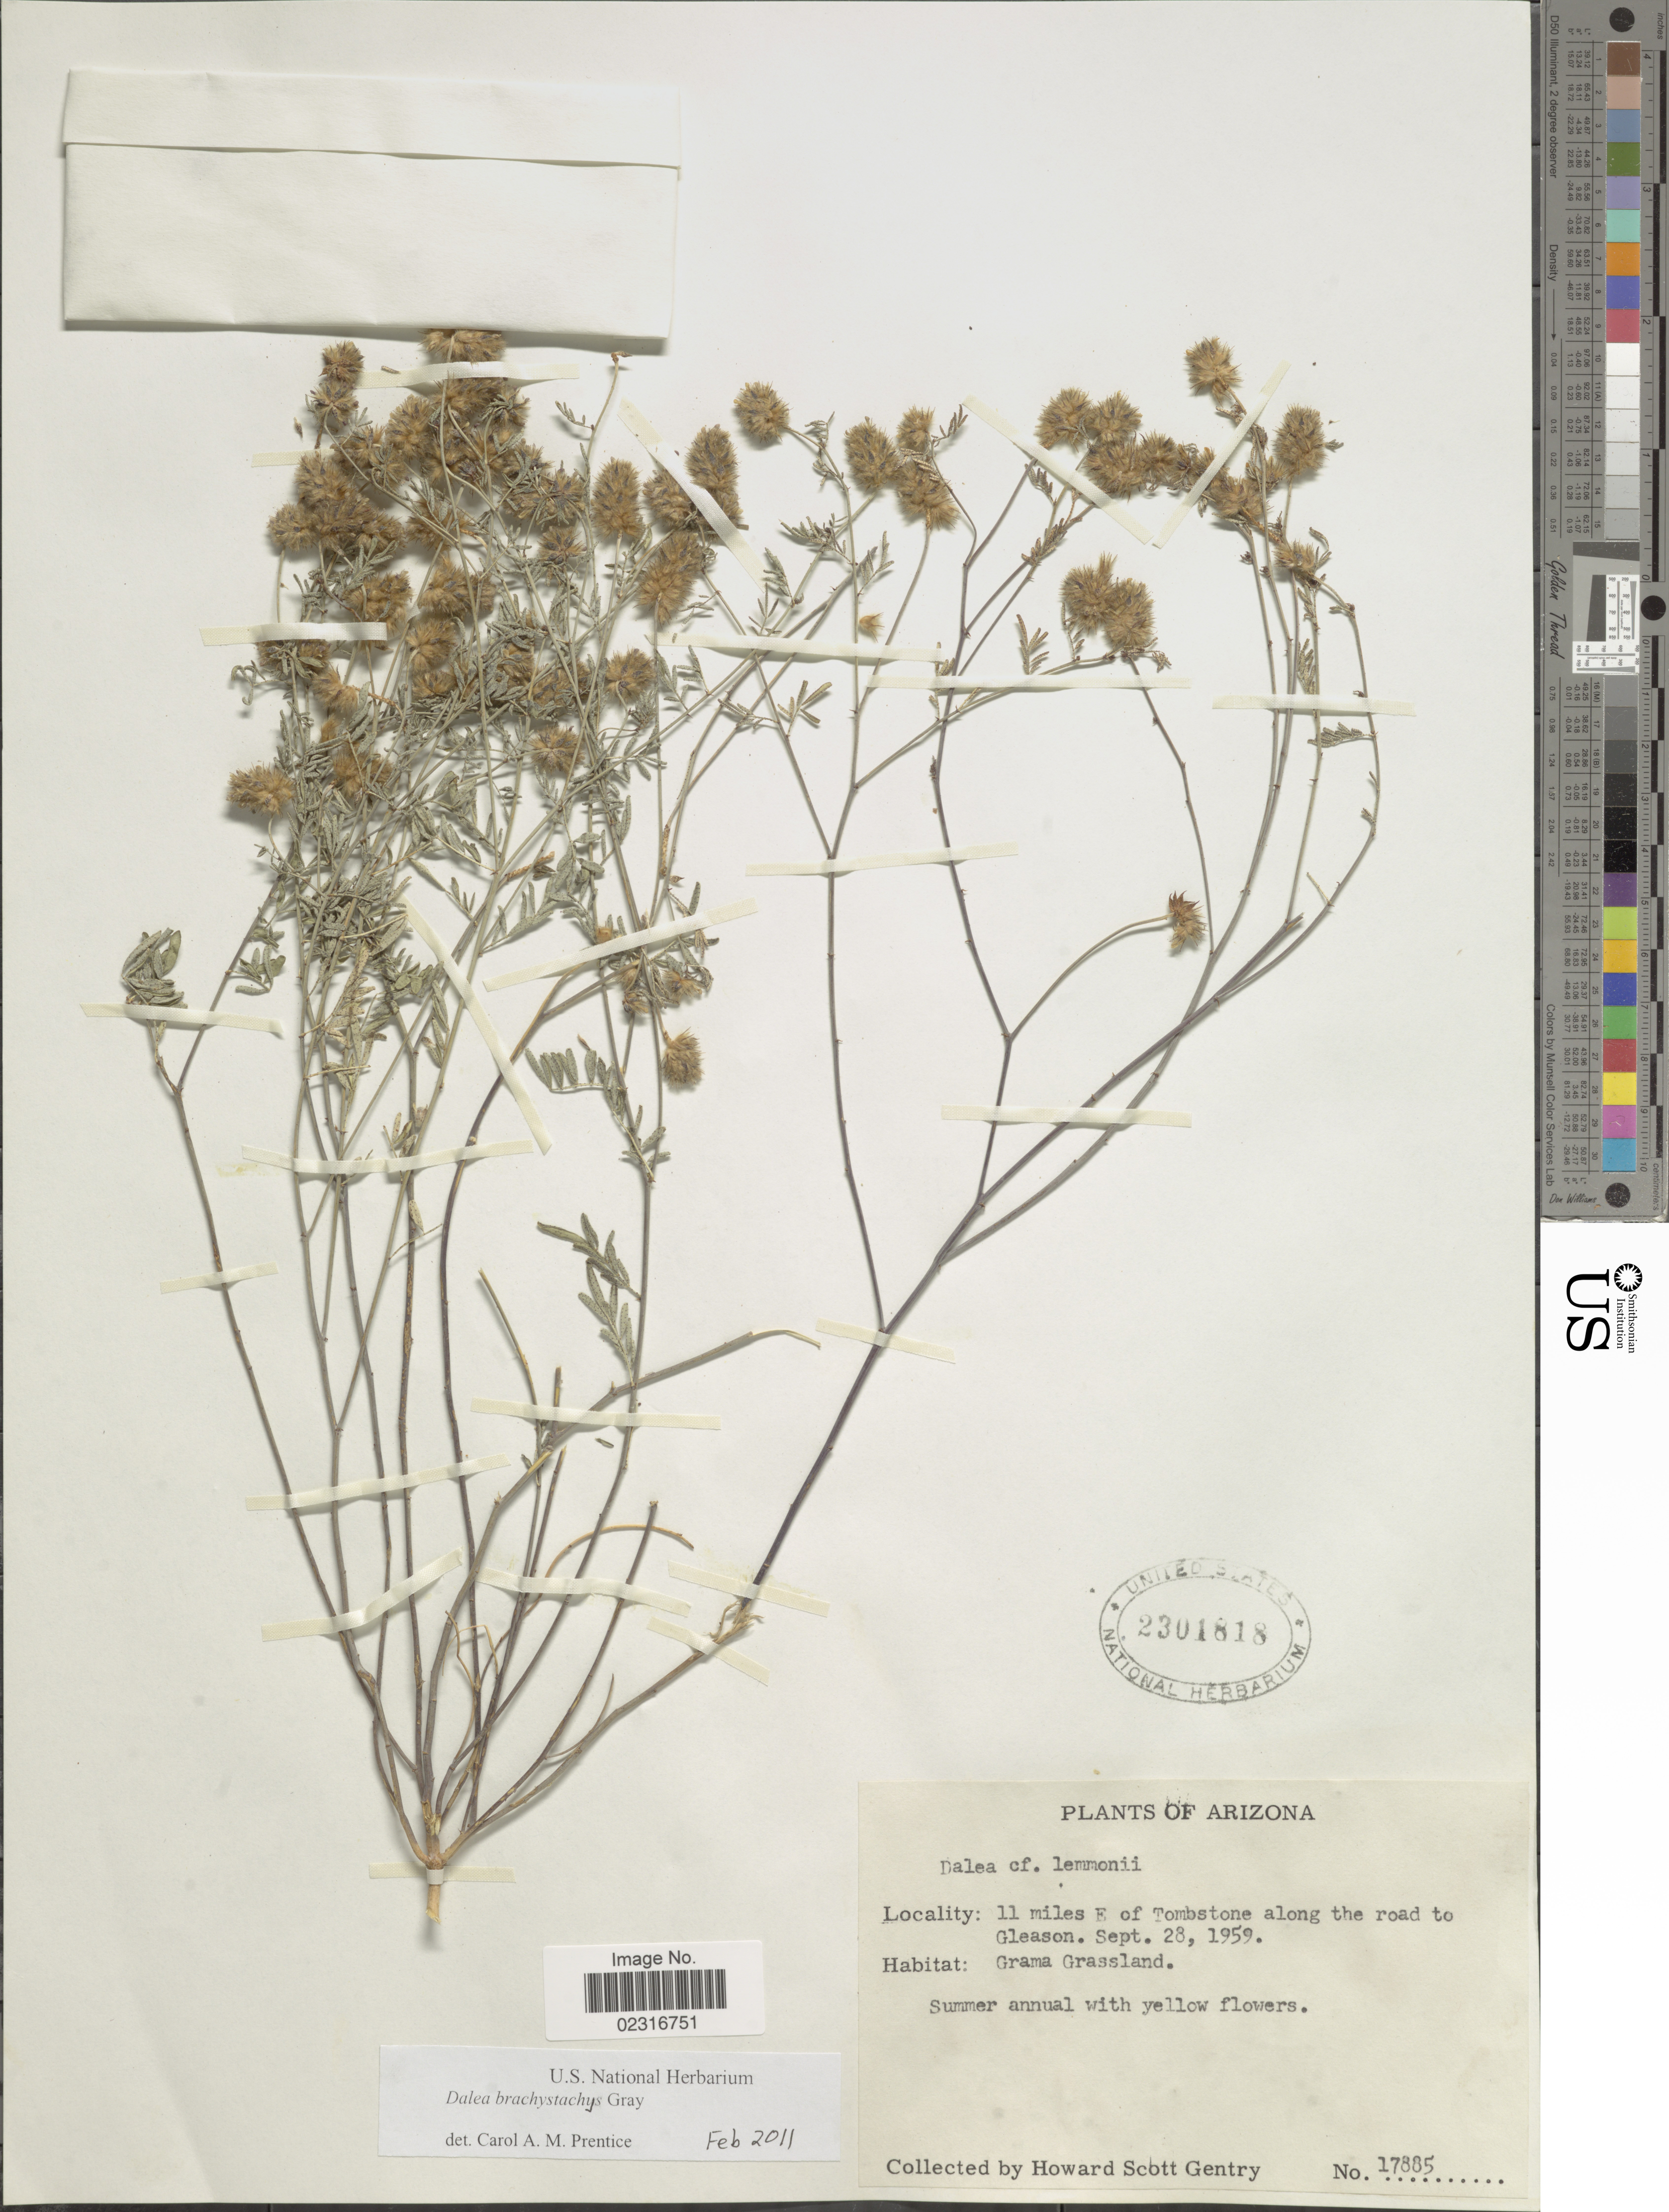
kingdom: Plantae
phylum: Tracheophyta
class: Magnoliopsida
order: Fabales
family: Fabaceae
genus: Dalea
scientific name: Dalea brachystachys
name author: A. Gray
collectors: H. S. Gentry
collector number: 17885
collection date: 1959-09-28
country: United States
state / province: Arizona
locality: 11 miles E of Tombstone along the road to Gleason.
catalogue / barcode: US 2301818